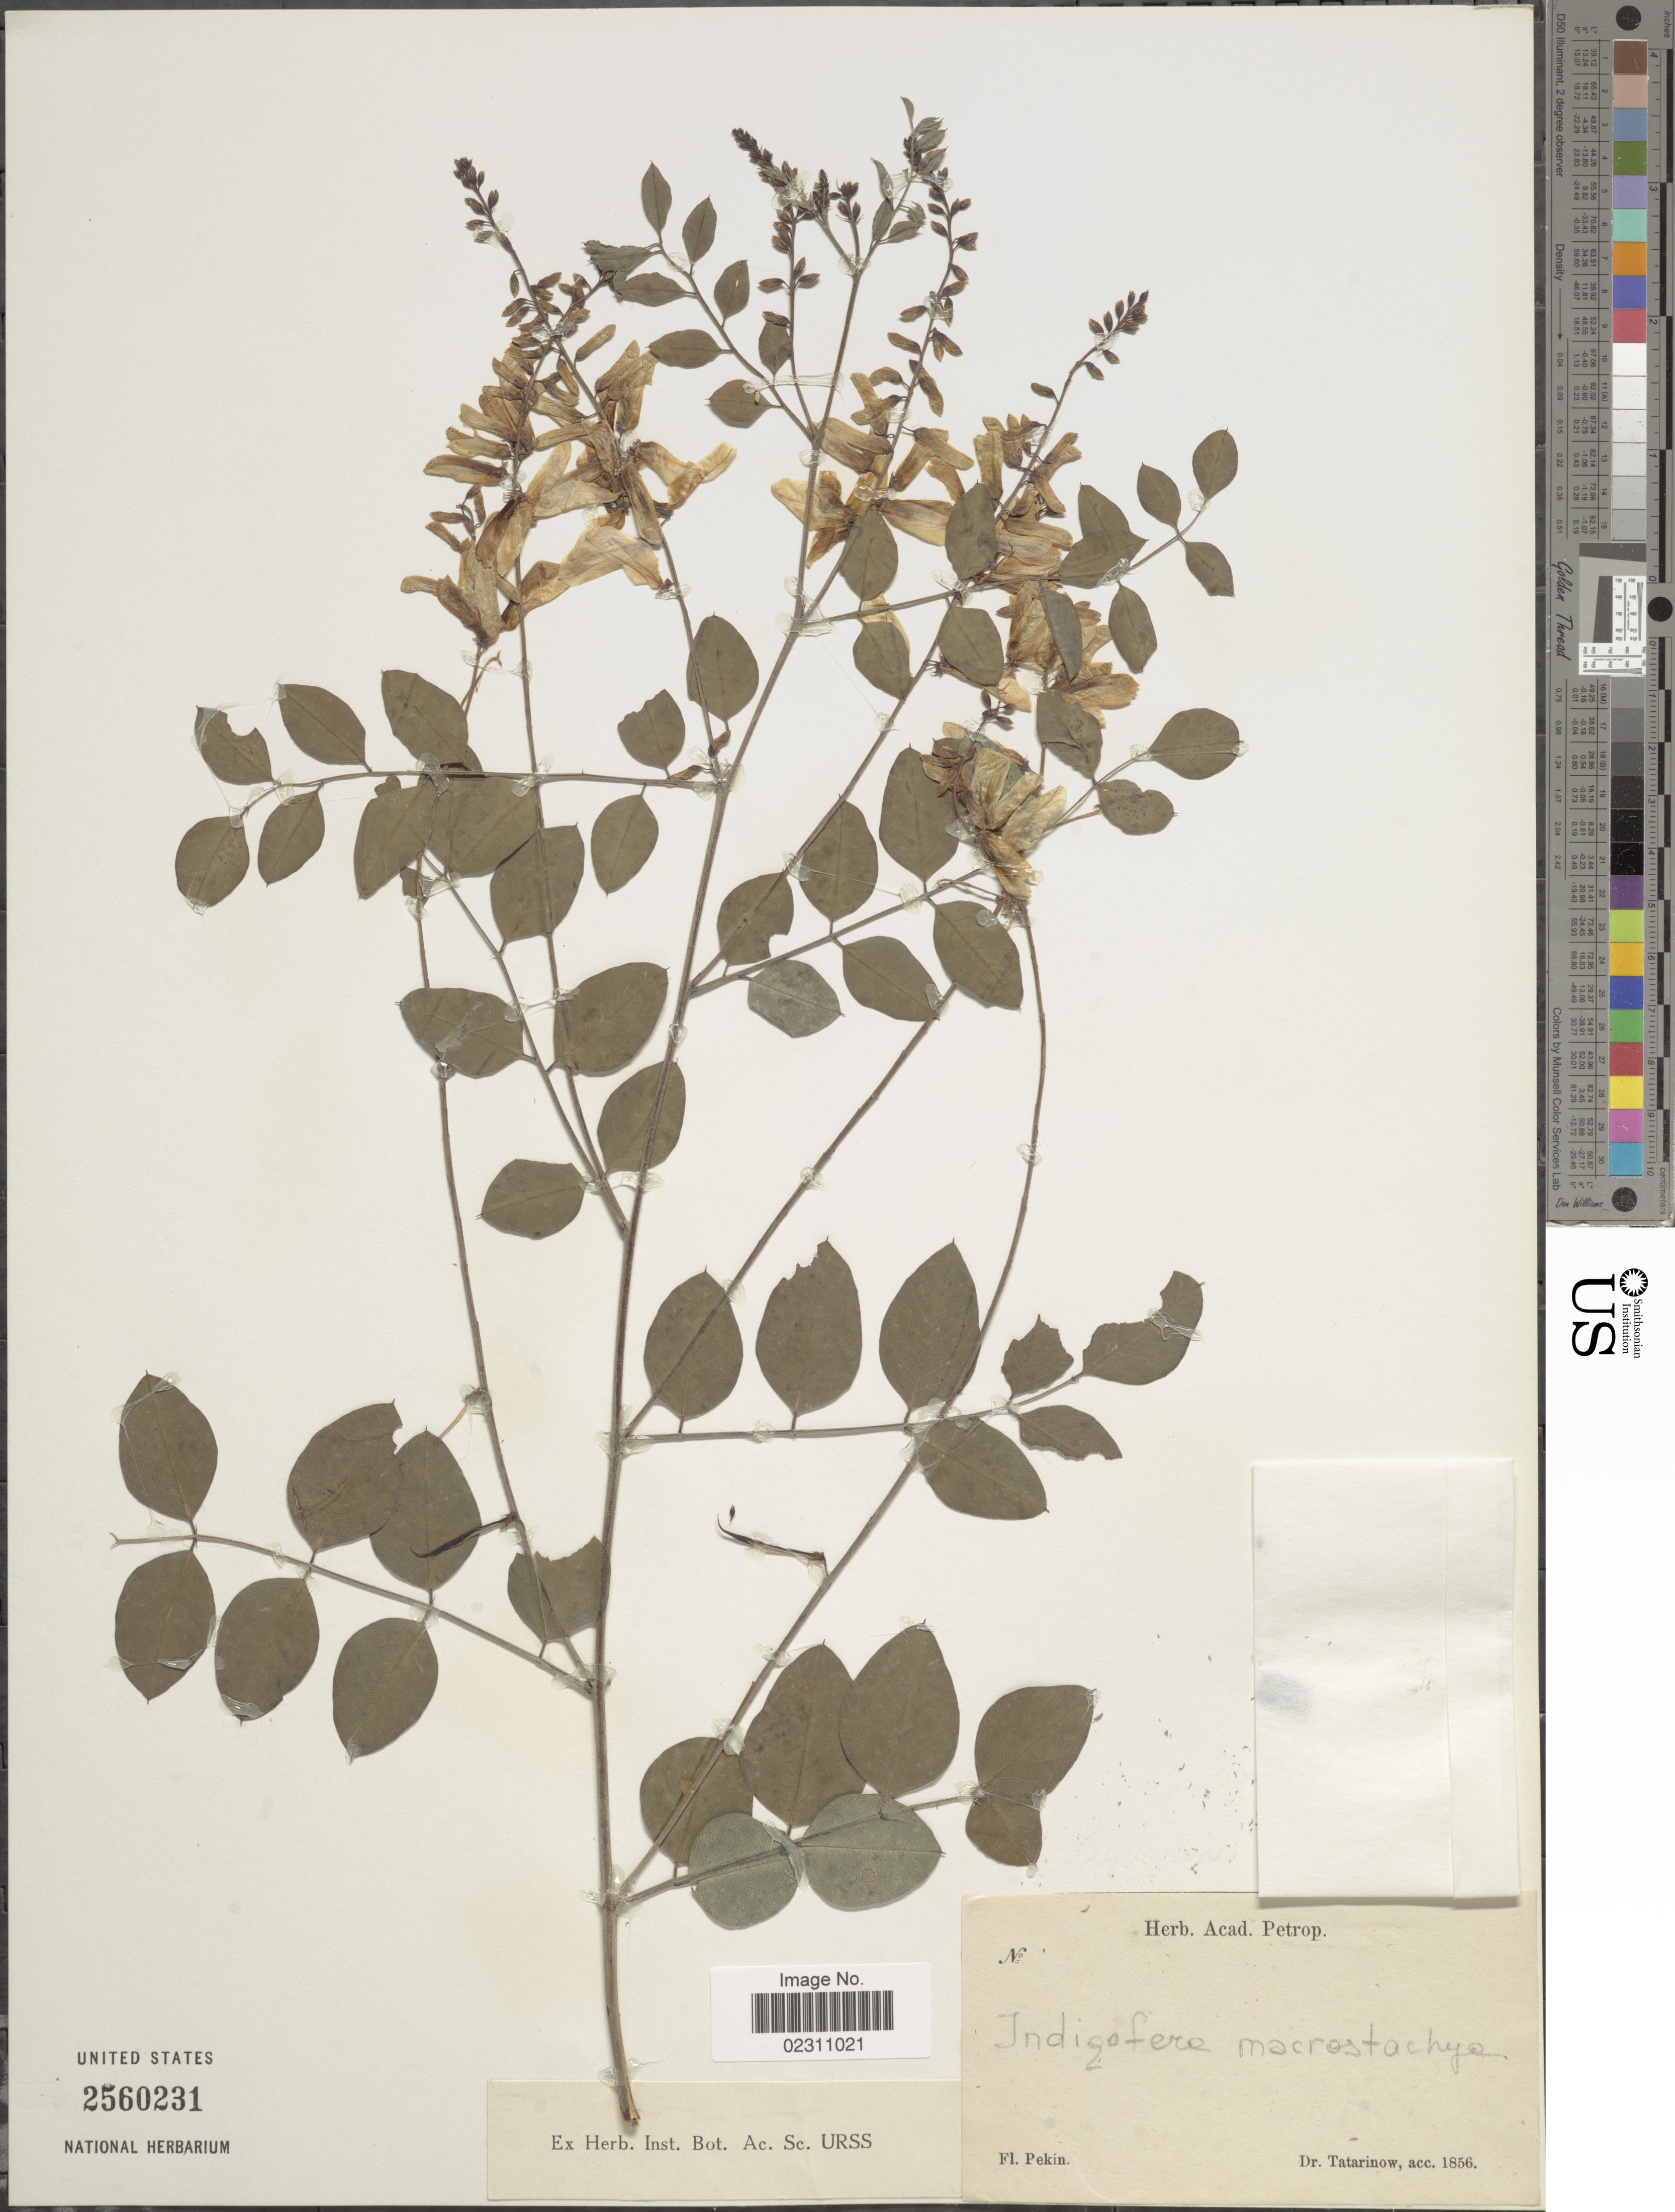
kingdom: Plantae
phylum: Tracheophyta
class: Magnoliopsida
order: Fabales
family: Fabaceae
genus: Indigofera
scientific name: Indigofera macrostachya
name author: Vent.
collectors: -. Tatarinow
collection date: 1856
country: China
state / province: Beijing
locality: Pekin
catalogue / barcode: US 2560231